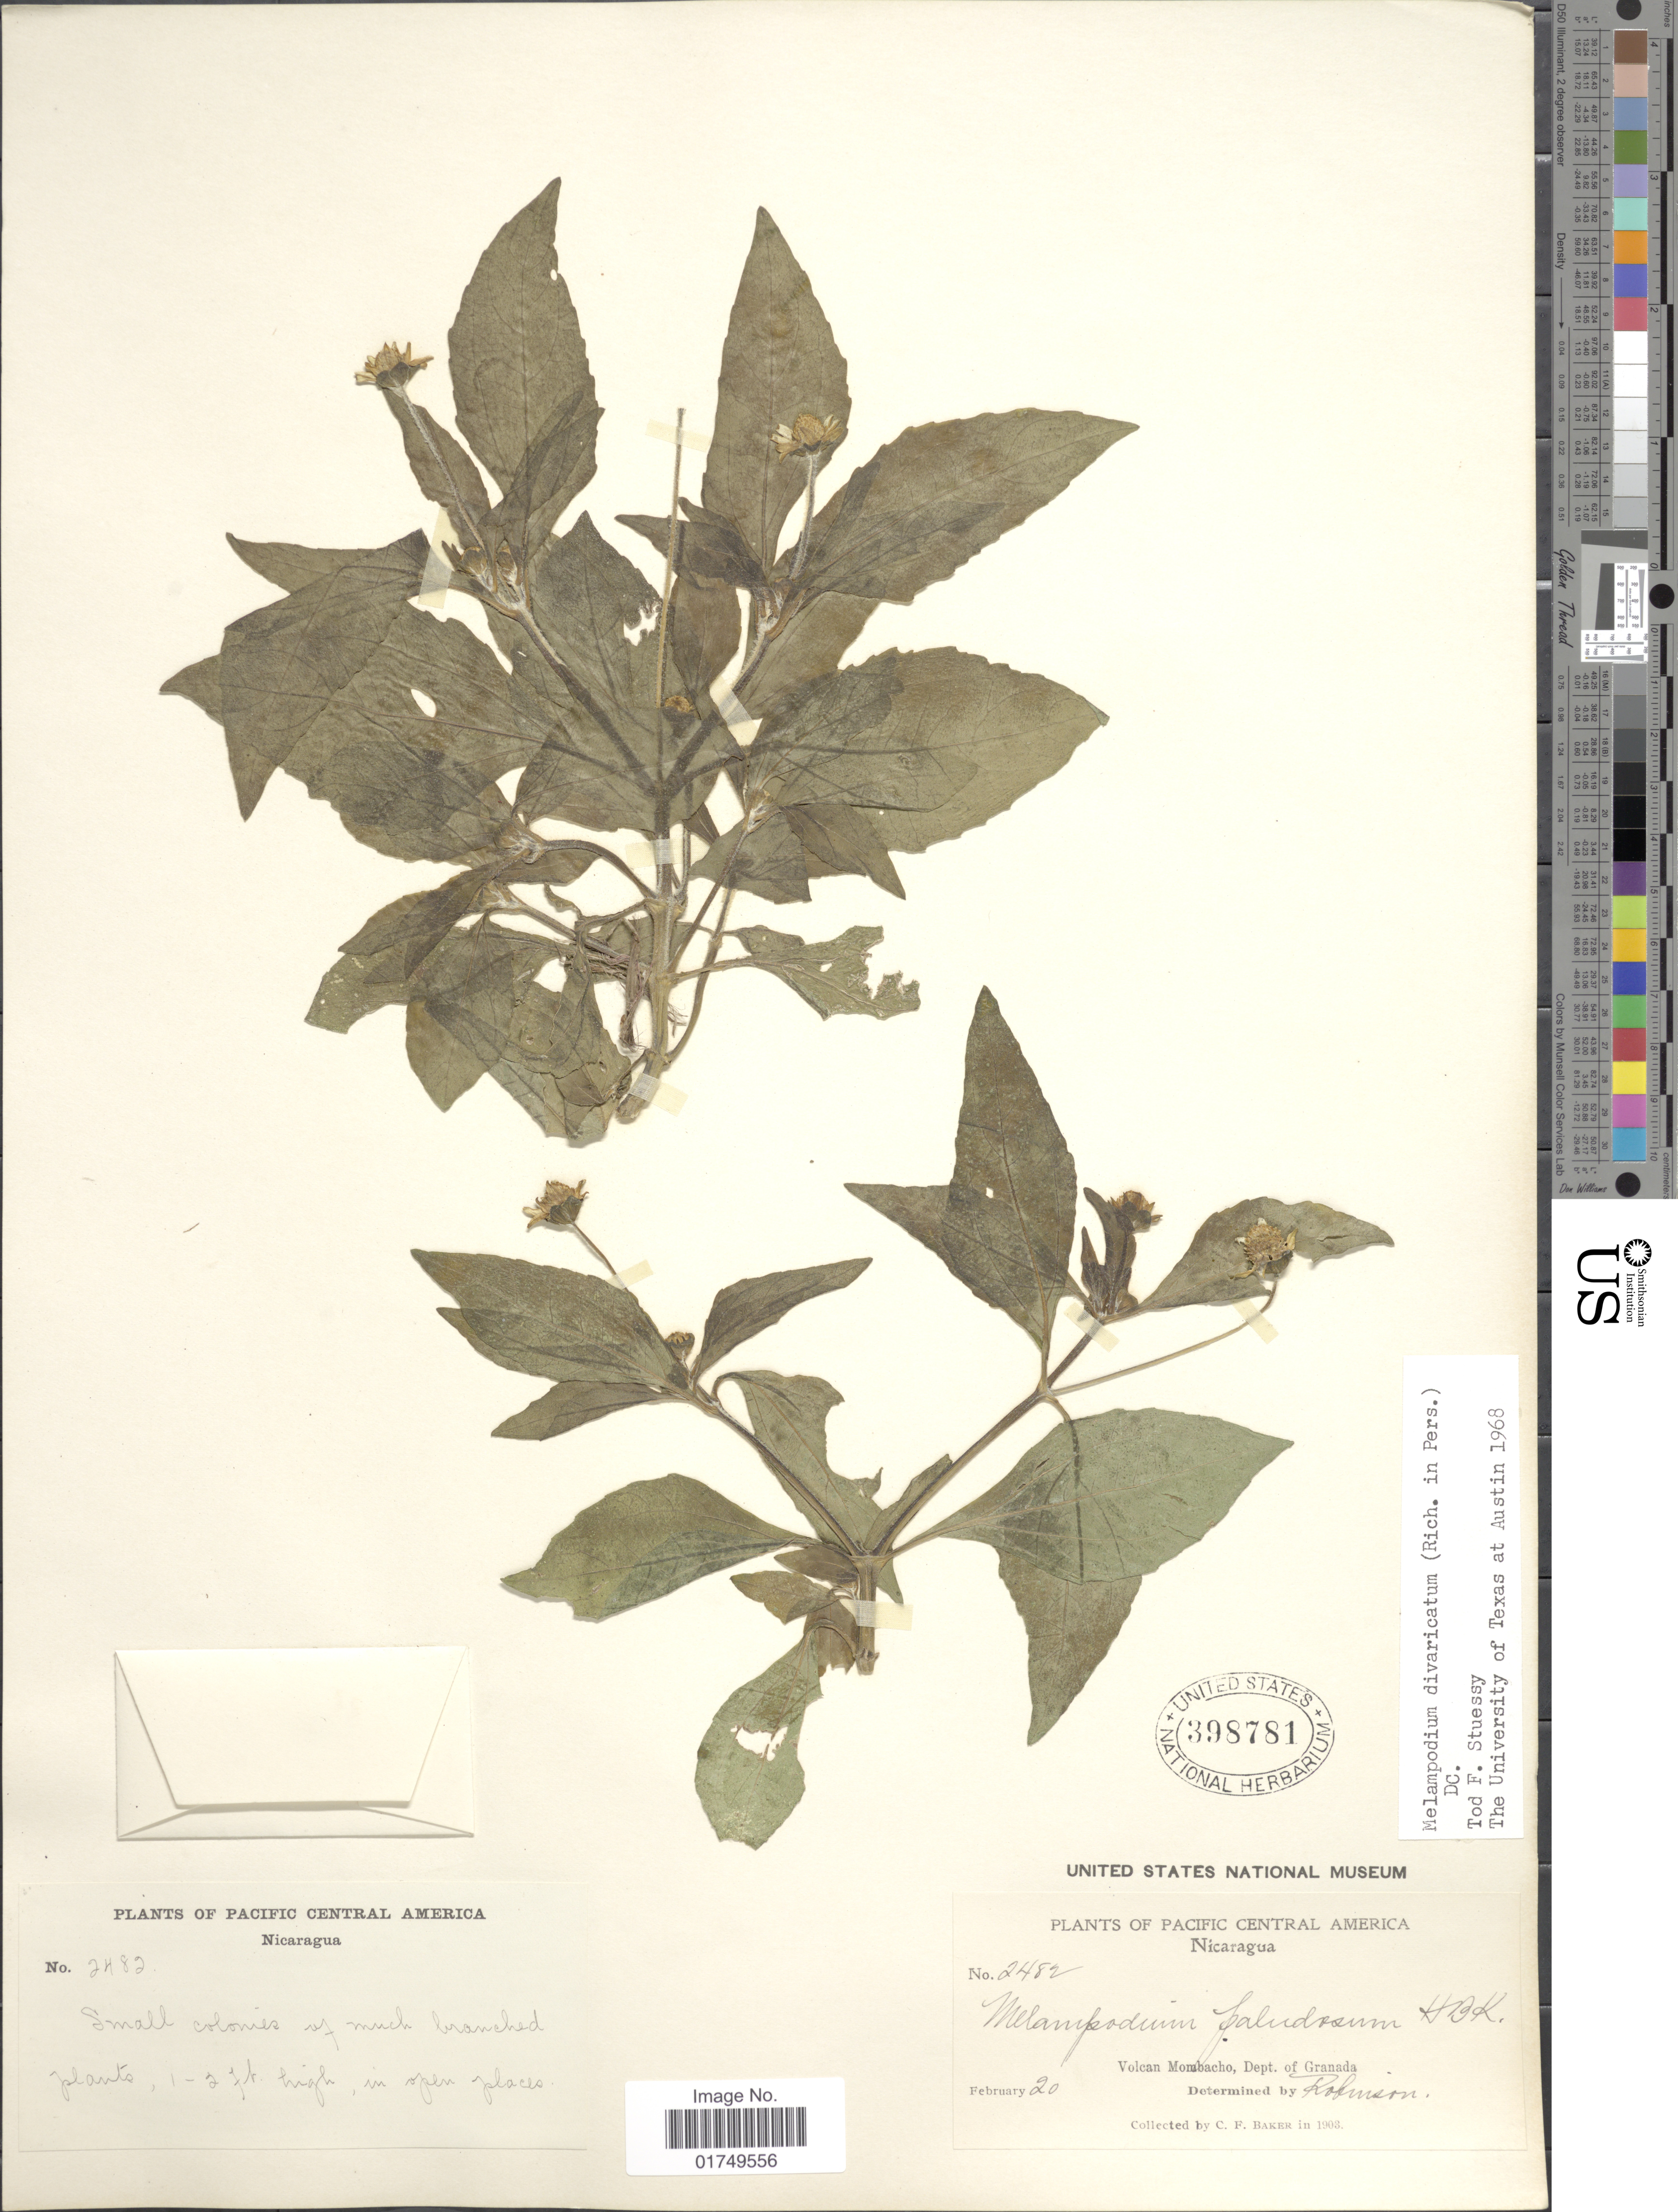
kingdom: Plantae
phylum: Tracheophyta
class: Magnoliopsida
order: Asterales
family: Asteraceae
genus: Melampodium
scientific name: Melampodium divaricatum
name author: (Rich.) DC.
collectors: C. F. Baker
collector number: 2482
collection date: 1903-02-20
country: Nicaragua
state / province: Granada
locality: Volcan Mombacho, Dept. of Granada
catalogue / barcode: US 398781